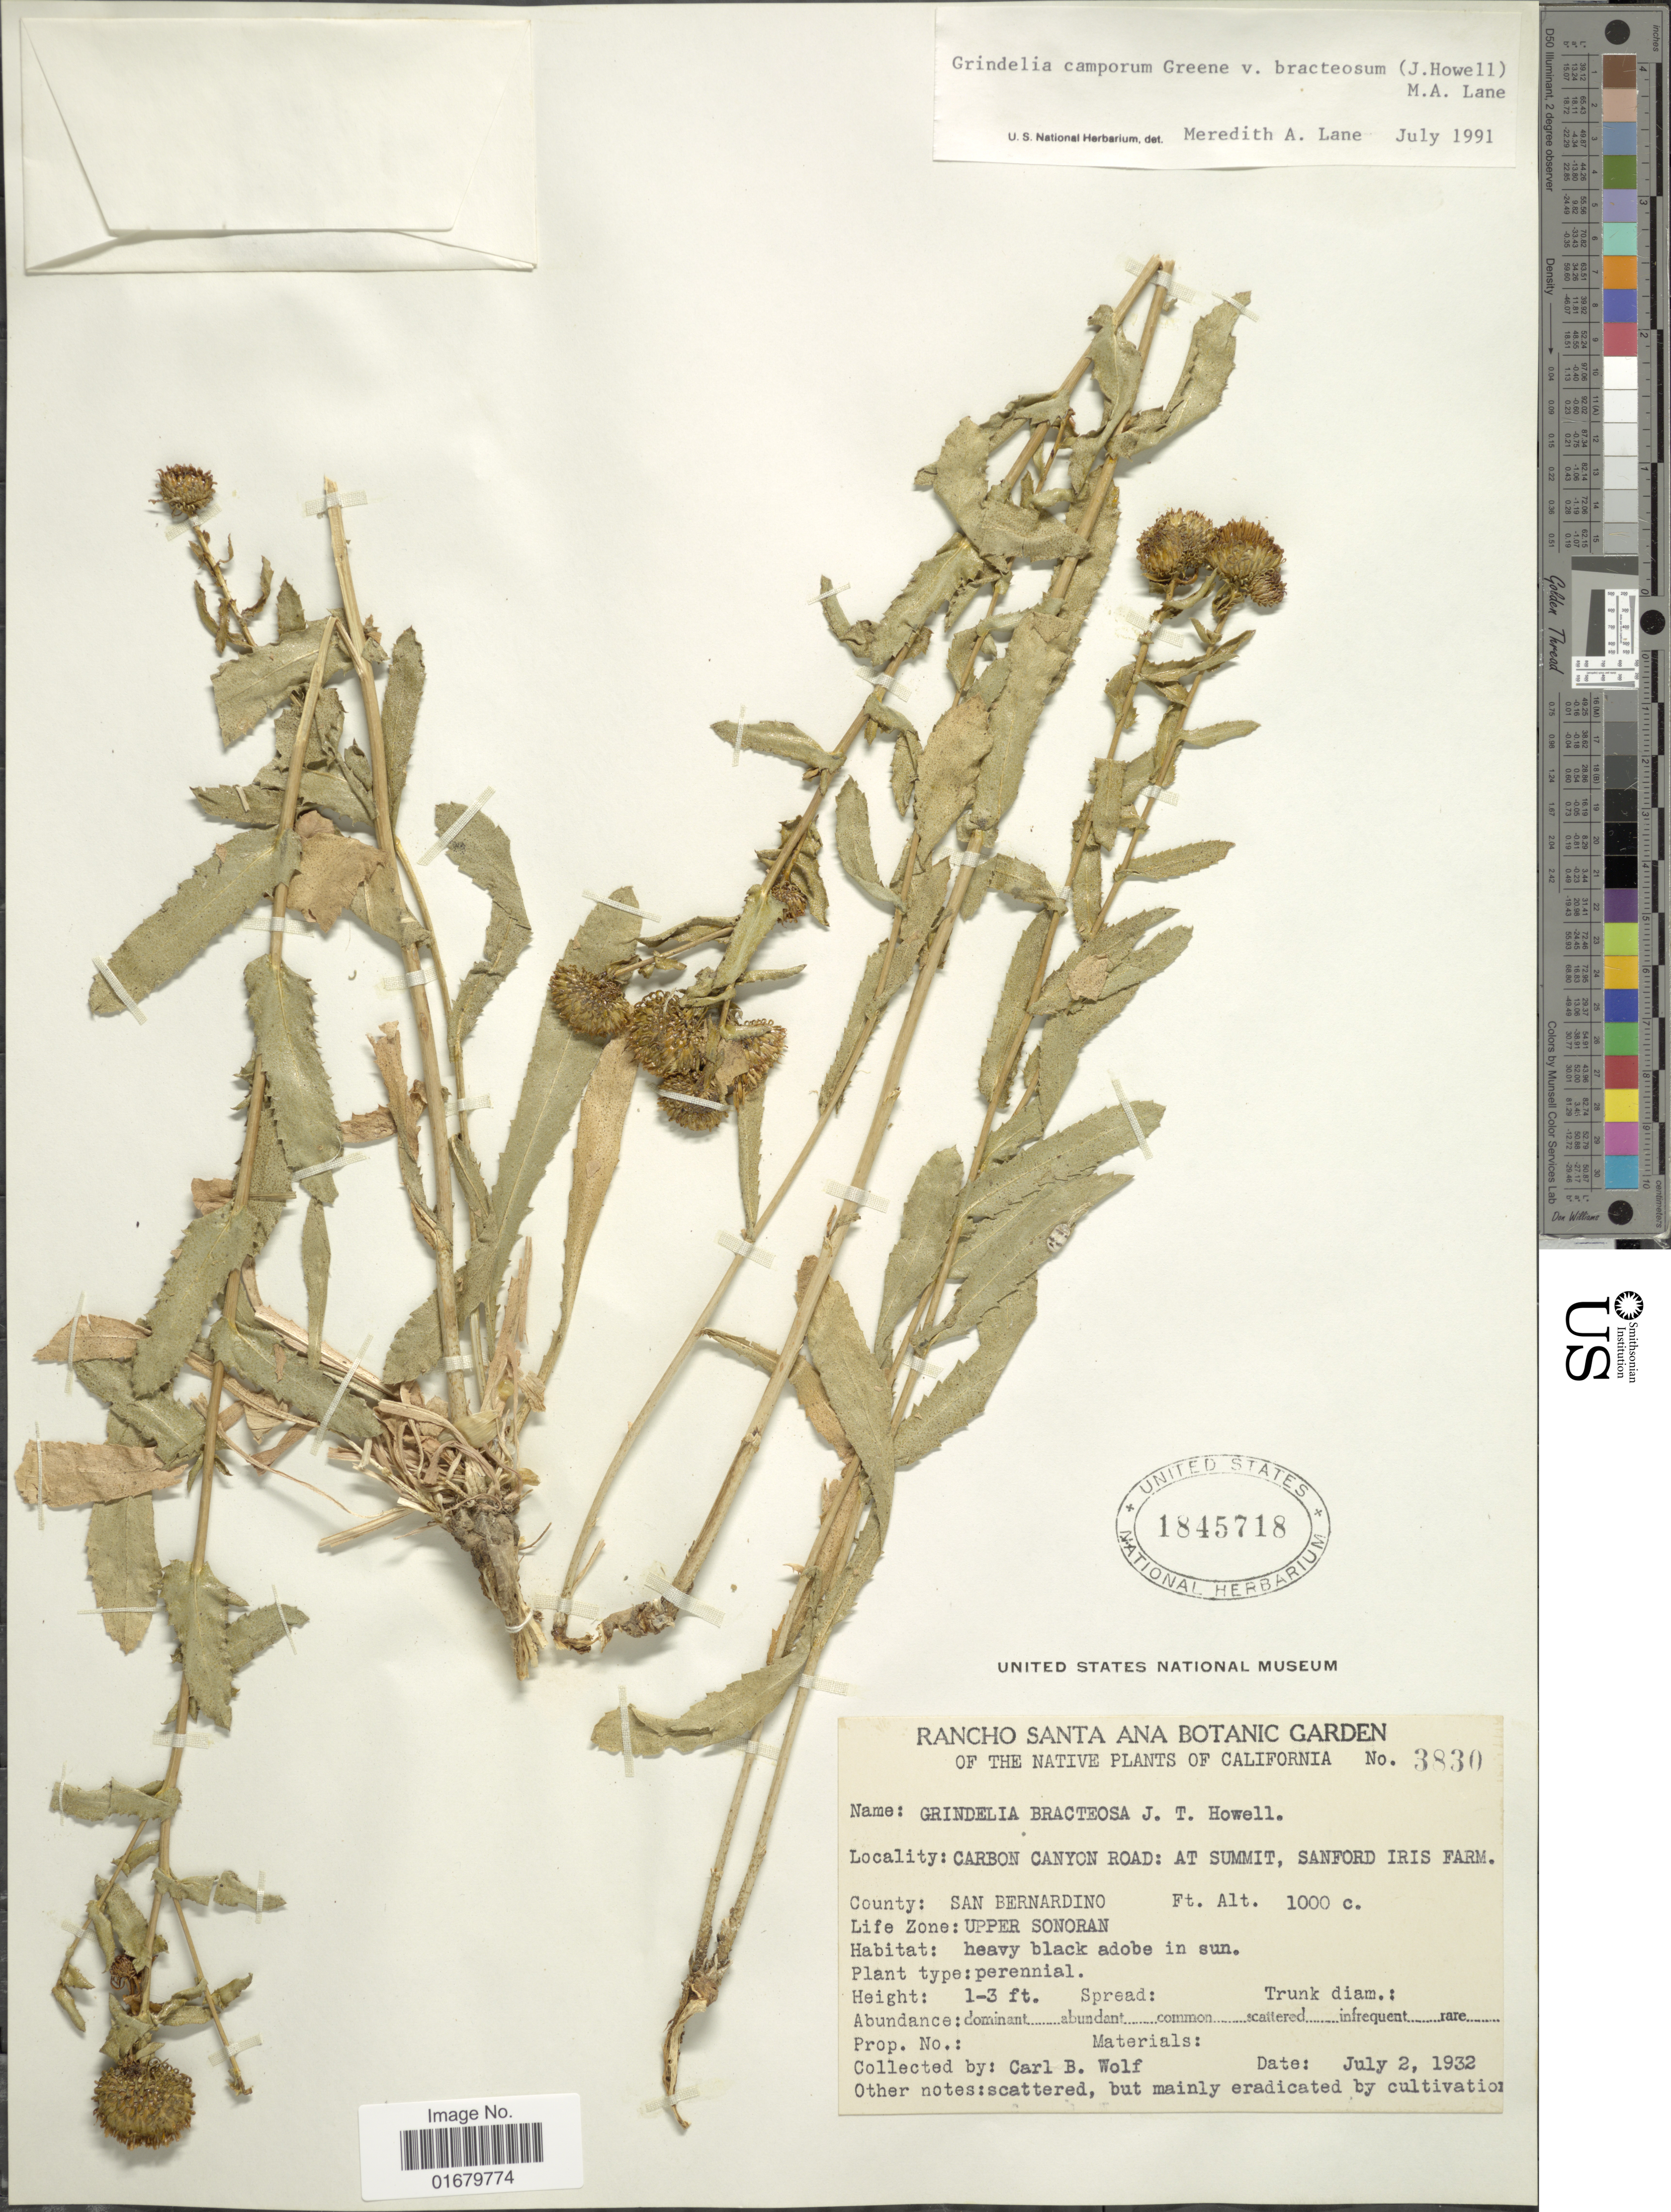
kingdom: Plantae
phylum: Tracheophyta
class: Magnoliopsida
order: Asterales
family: Asteraceae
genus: Grindelia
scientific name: Grindelia camporum var. bracteosa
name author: (J. Howell) M.A. Lane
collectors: C. B. Wolf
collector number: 3830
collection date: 1932-07-02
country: United States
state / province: California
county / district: San Bernardino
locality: Rancho Santa Ana Botanic Garden of the Native Plants, Carbon Canyon Road: at summit, Sanford Iris Farm, County: San Bernardino.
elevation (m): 305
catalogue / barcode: US 1845718